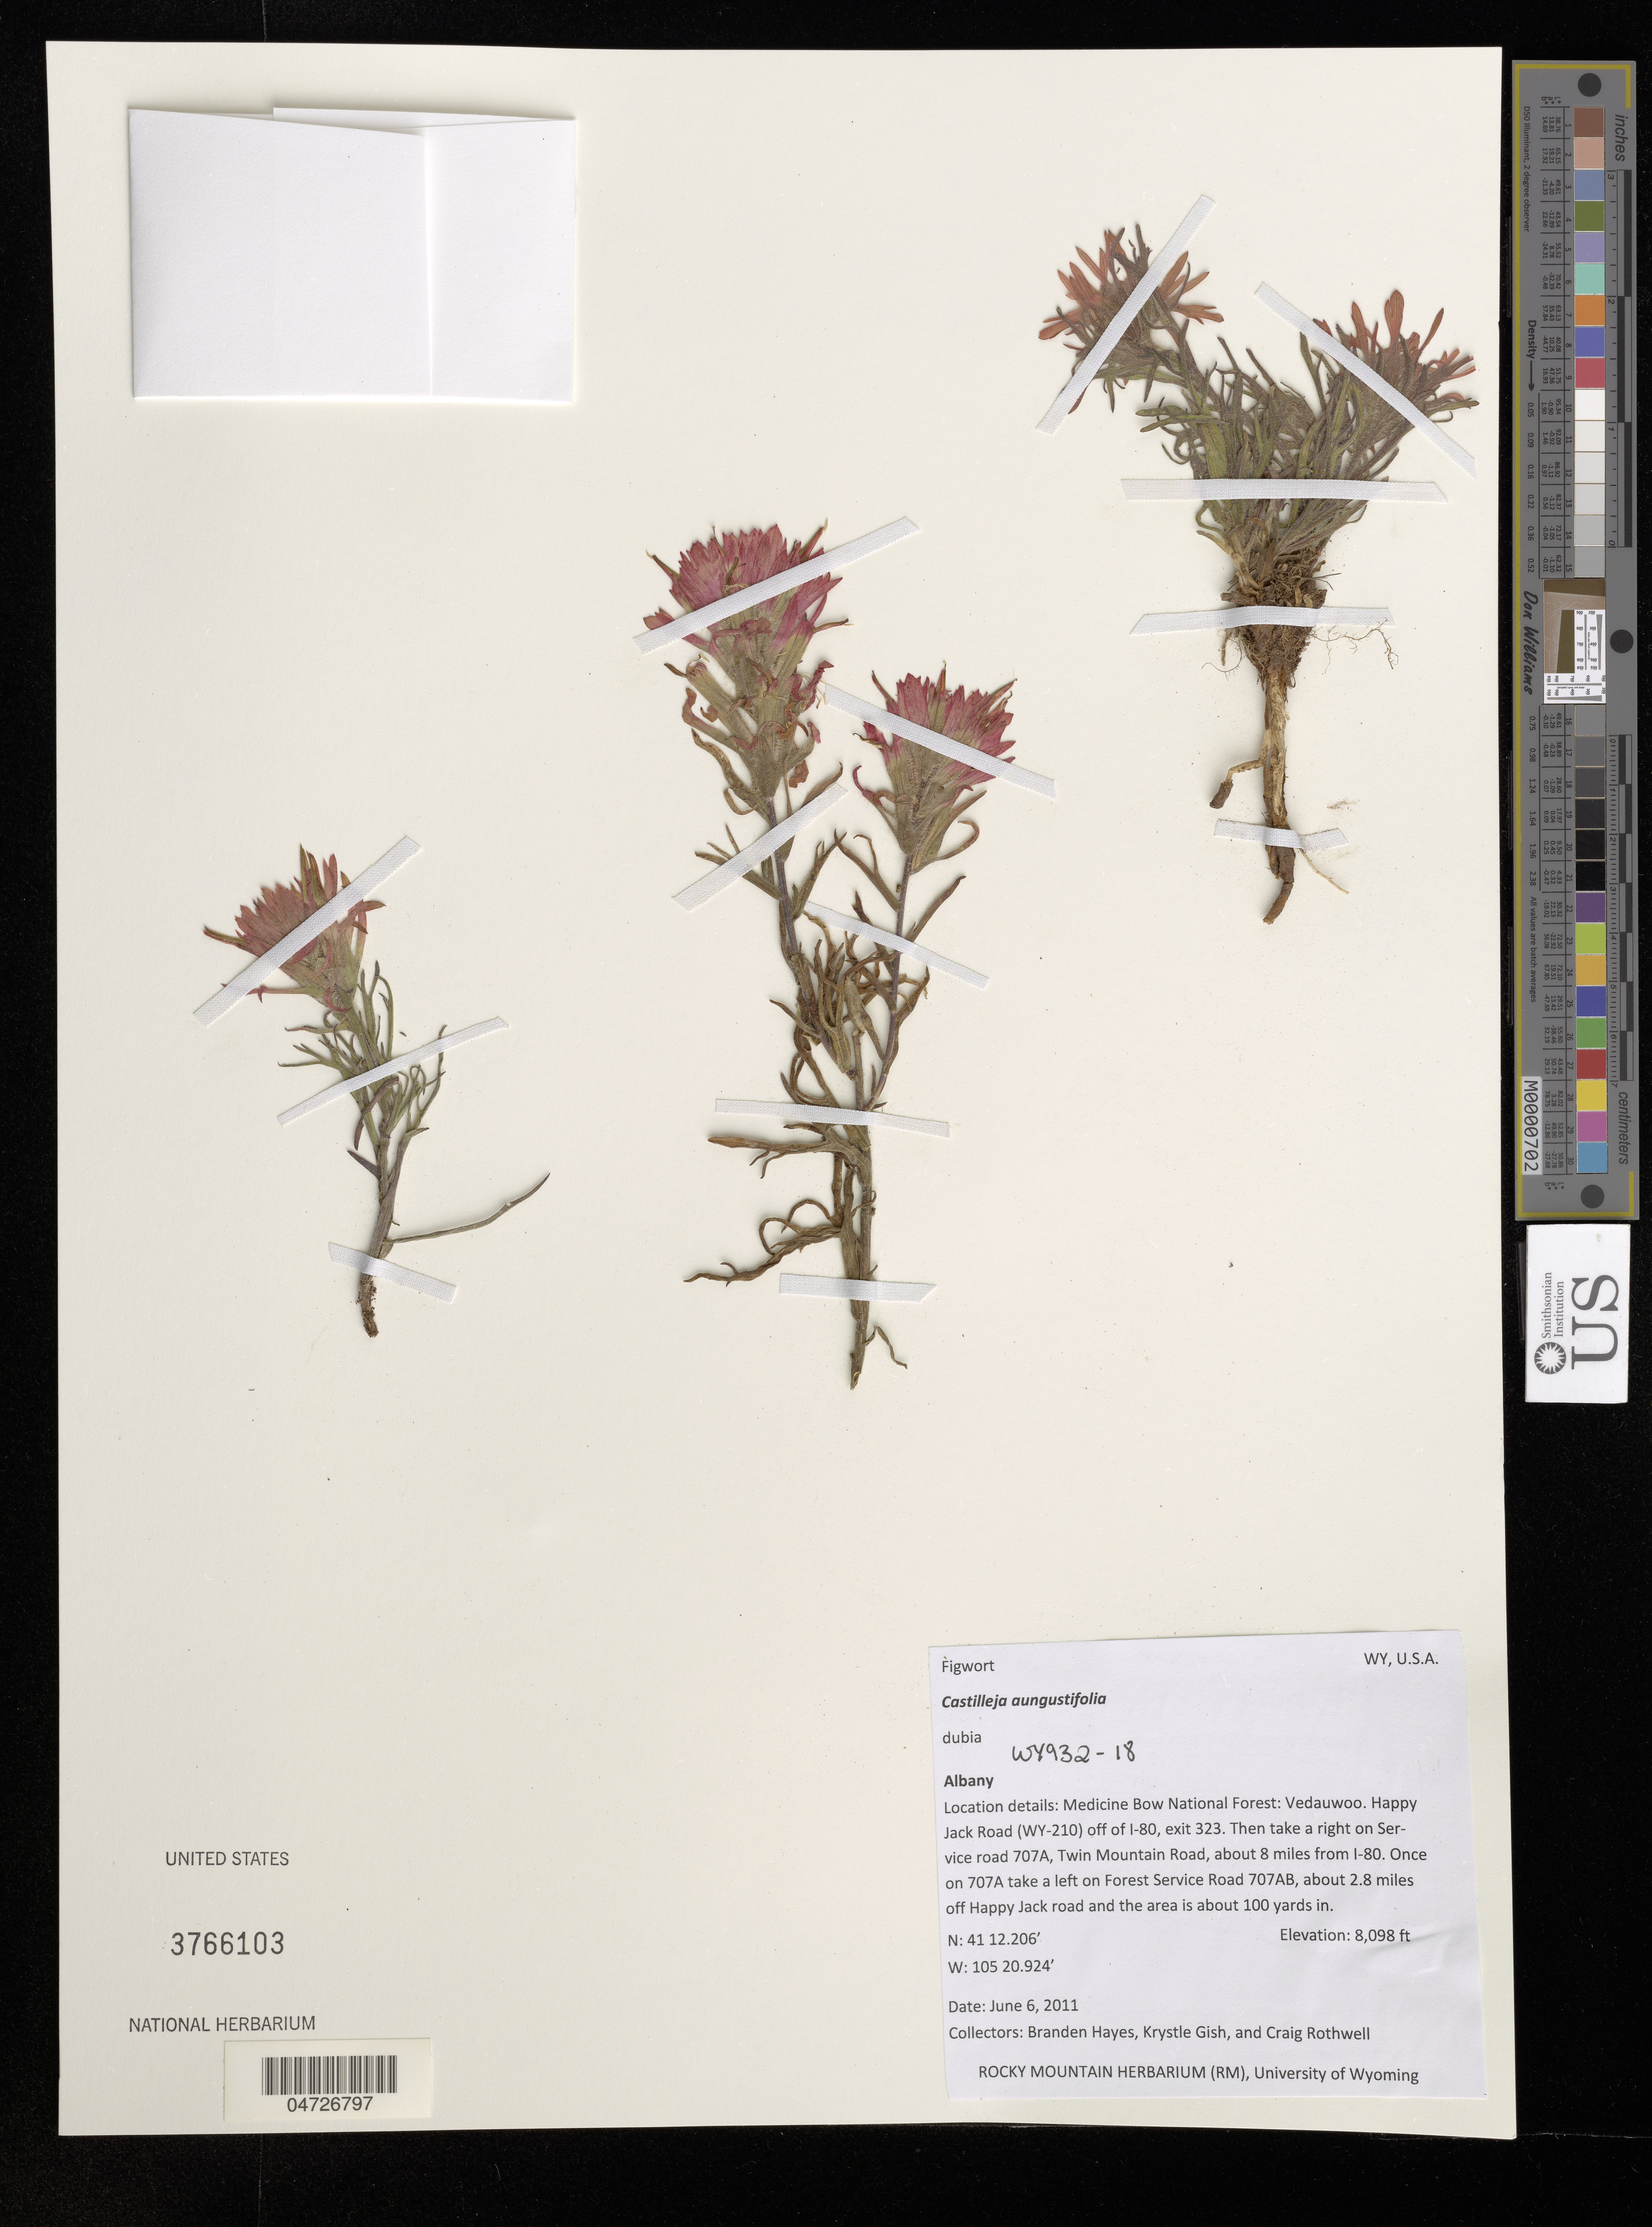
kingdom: Plantae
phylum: Tracheophyta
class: Magnoliopsida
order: Lamiales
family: Orobanchaceae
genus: Castilleja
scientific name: Castilleja angustifolia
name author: (Nutt.) G. Don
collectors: B. Hayes, K. Gish & C. Rothwell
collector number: WY932-18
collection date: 2011-06-06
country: United States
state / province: Wyoming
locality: Medicine Bow National Forest: Vedauwoo. Happy Jack Road (WY-210) off of I-80, exit 323. Then take a right on Service road 707A, Twin Mountain Road, about 8 miles from I-80. Once on 707A take a left on Forest Service Road 707AB, about 2.8 miles off Happy Jack road and the area is about 100 yards in.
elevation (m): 2468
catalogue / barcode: US 3766103